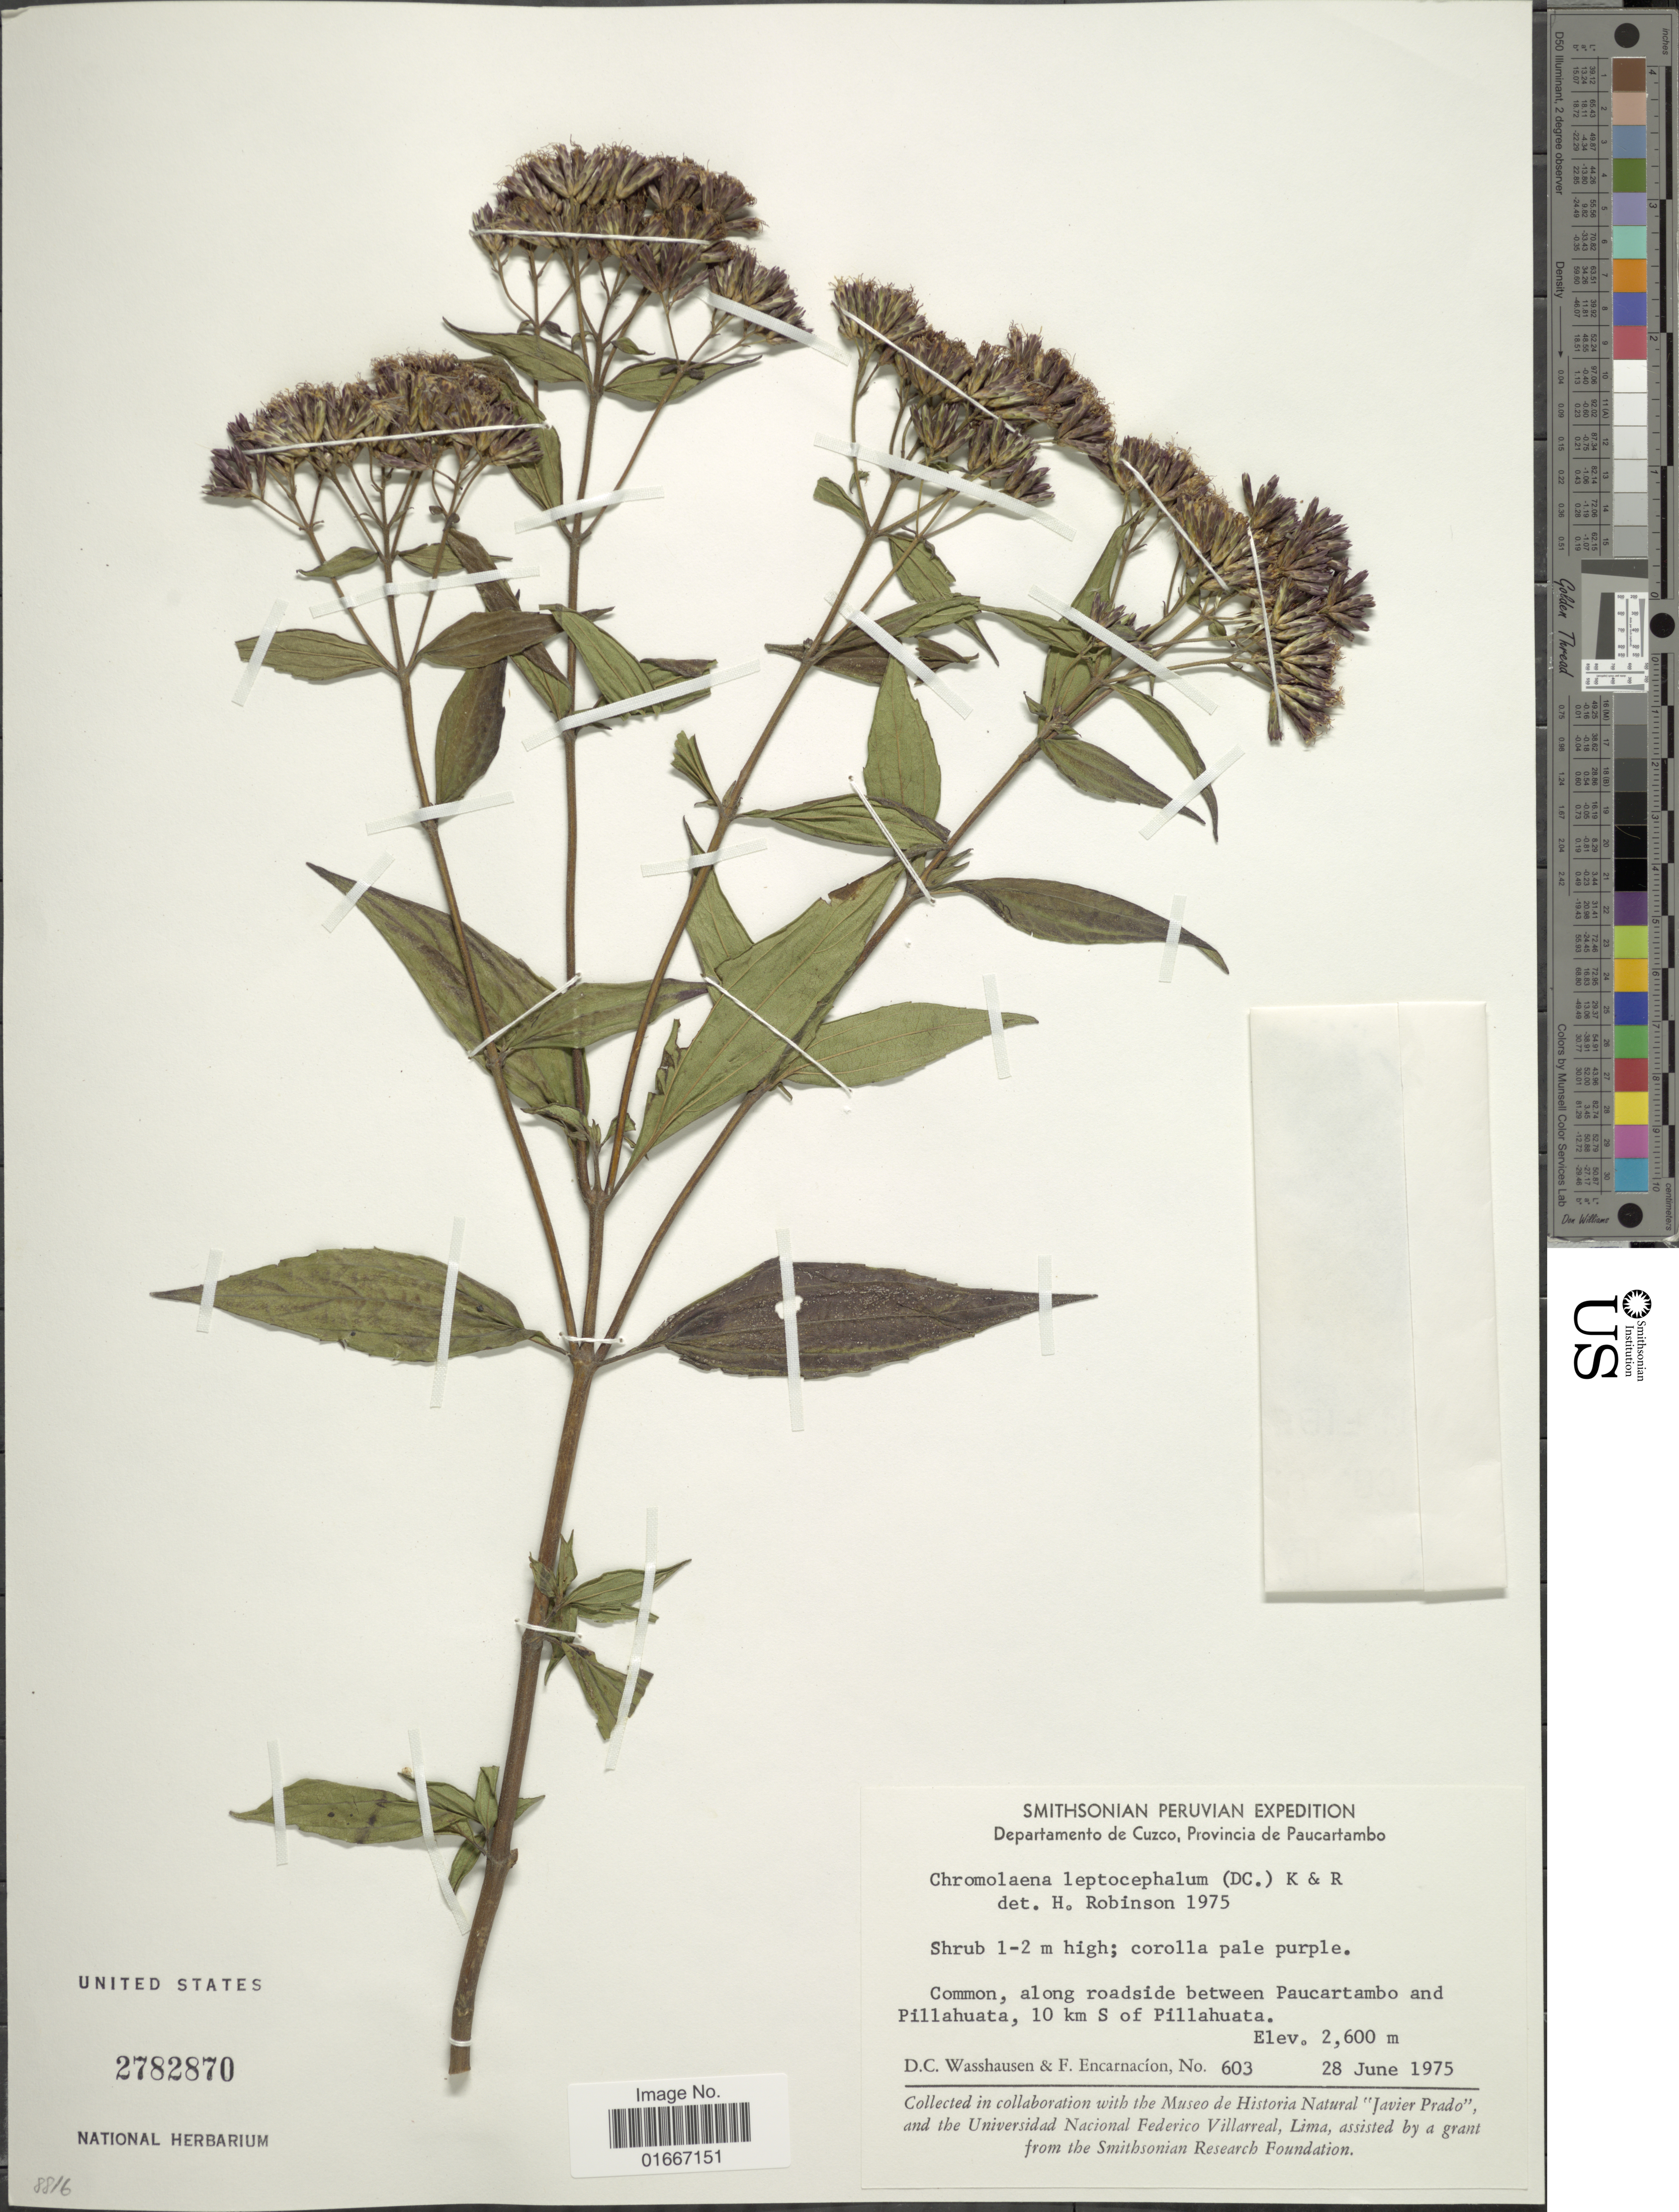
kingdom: Plantae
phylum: Tracheophyta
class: Magnoliopsida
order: Asterales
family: Asteraceae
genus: Chromolaena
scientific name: Chromolaena leptocephala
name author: (DC.) R.M. King & H. Rob.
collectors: D. C. Wasshausen & F. Encarnación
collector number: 603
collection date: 1975-06-28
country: Peru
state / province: Cusco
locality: Peruvian. Departamento de Cuzco, Provincia de Paucartambo. along roadside between Paucartambo and Pillahuata, 10 km S of Pillahuata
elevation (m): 2600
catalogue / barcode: US 2782870